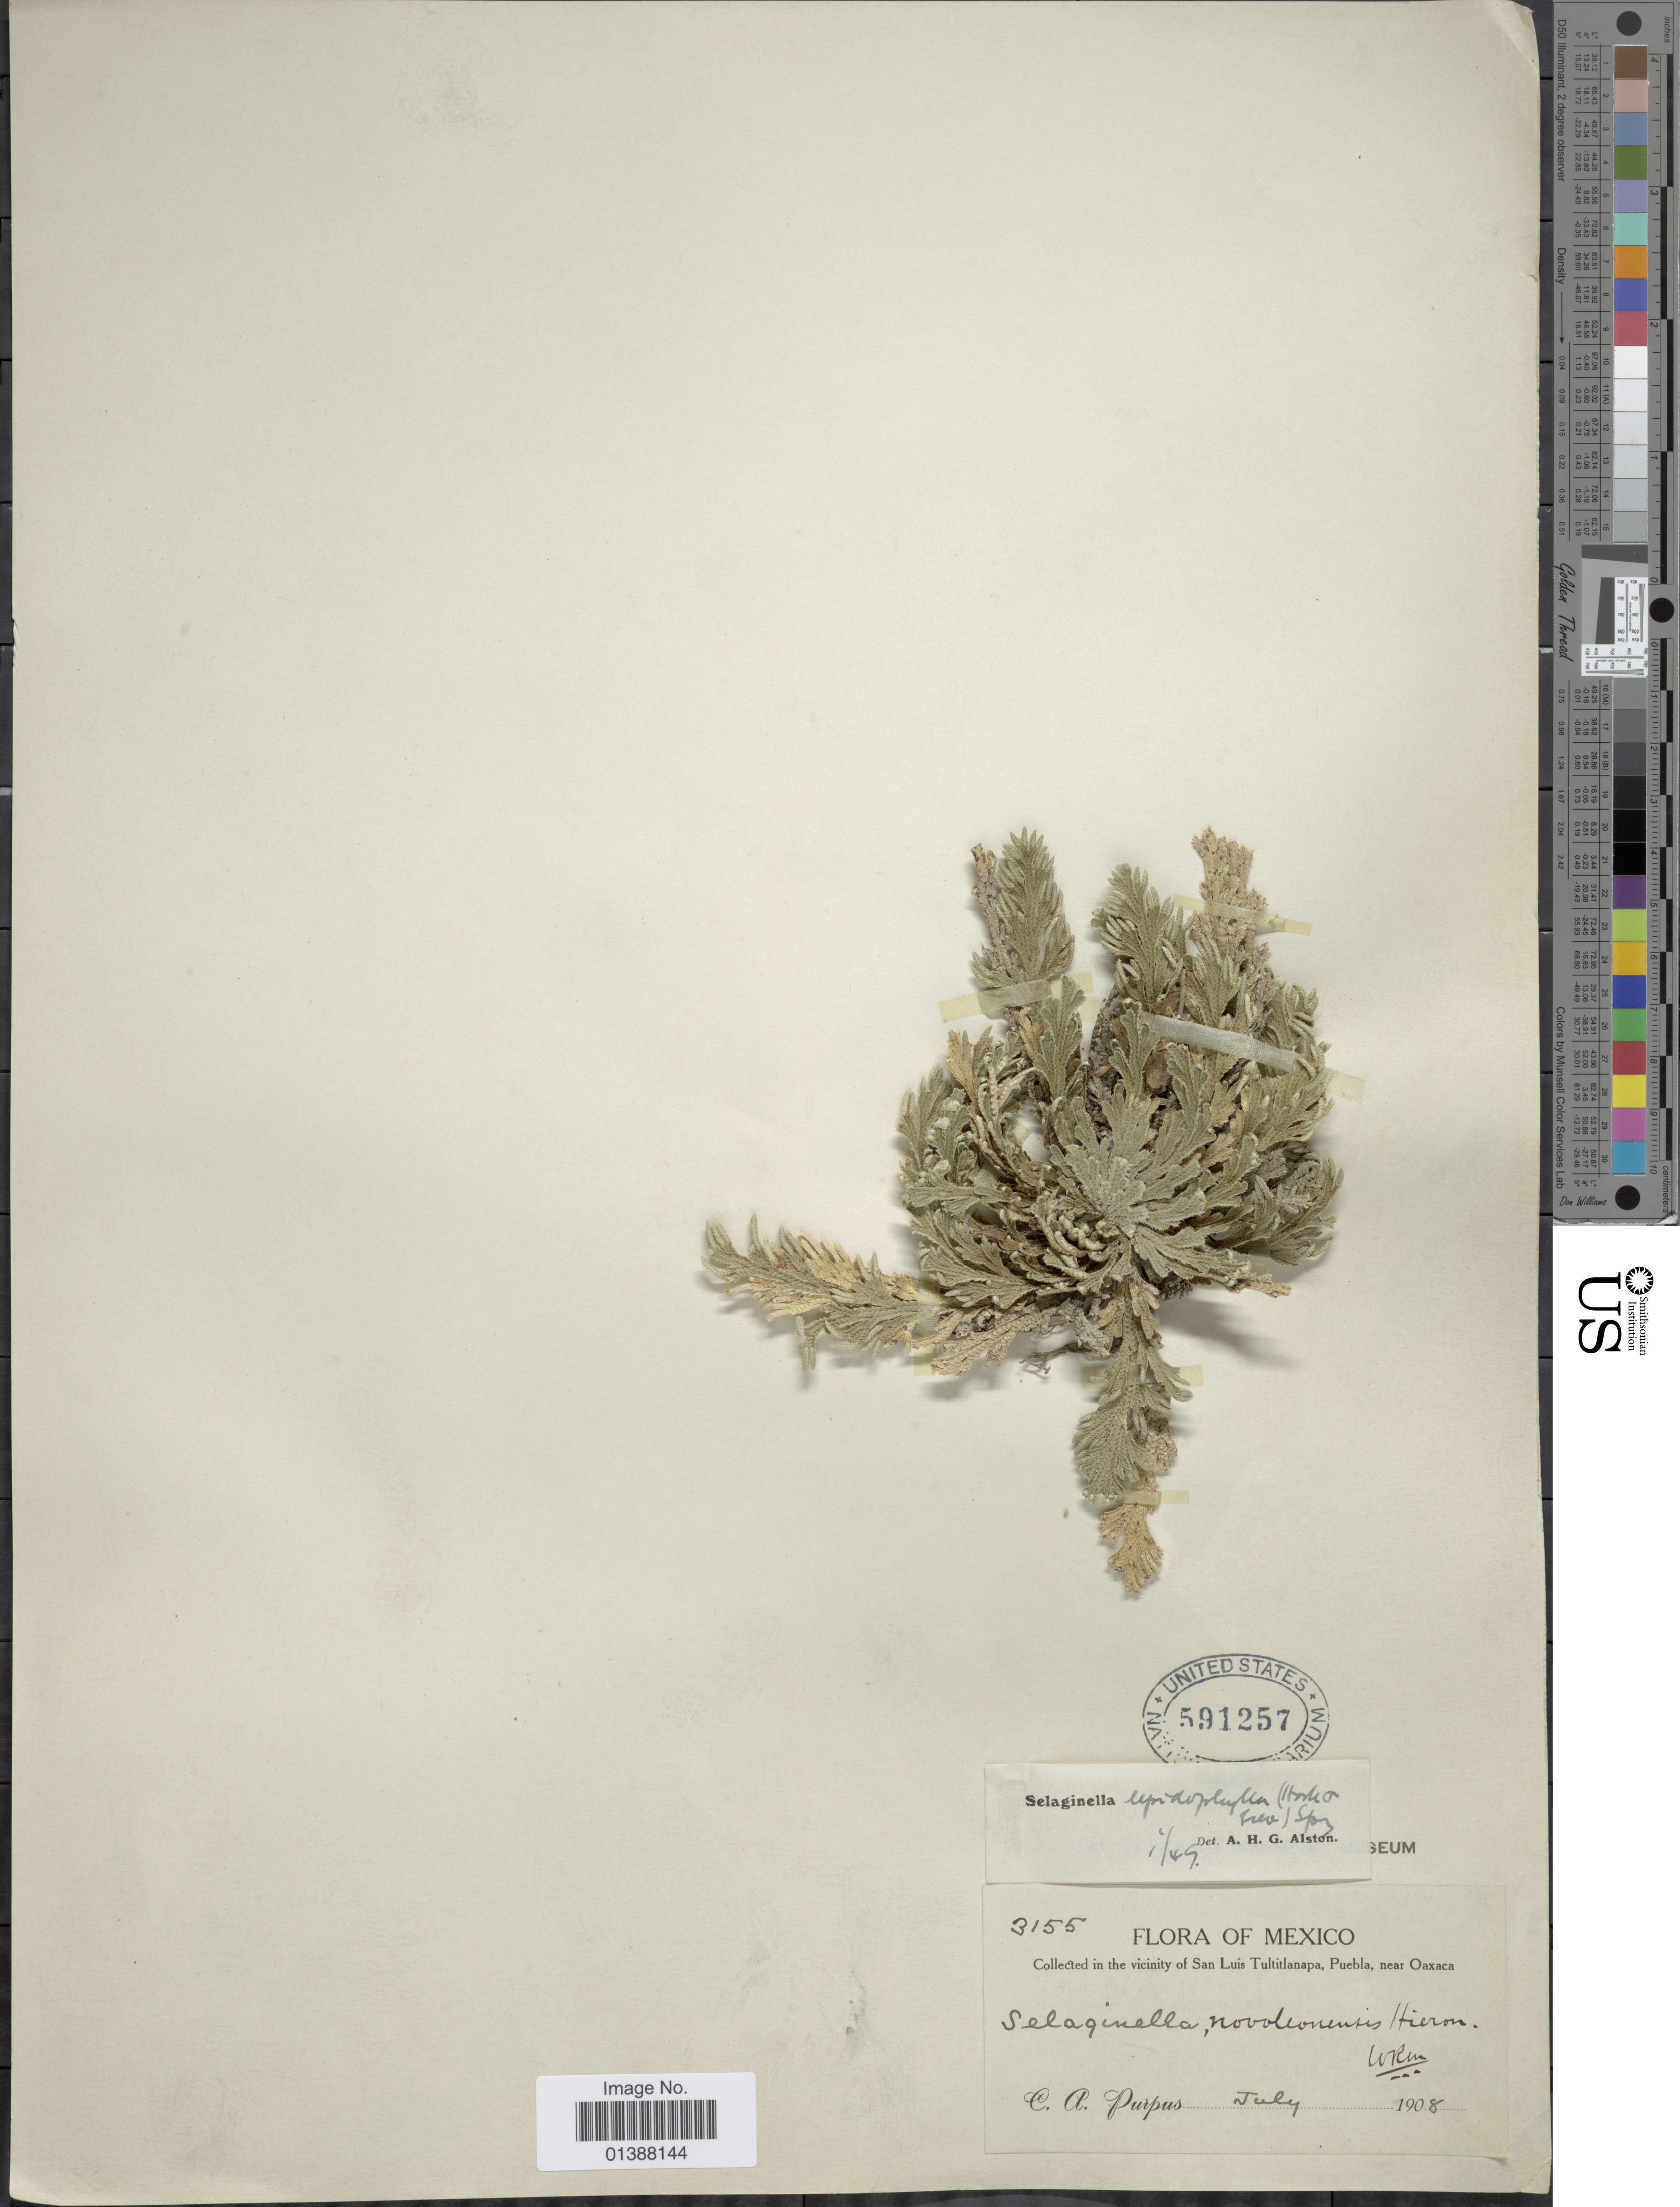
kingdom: Plantae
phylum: Tracheophyta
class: Lycopodiopsida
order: Selaginellales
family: Selaginellaceae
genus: Selaginella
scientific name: Selaginella lepidophylla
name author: (Hook. & Grev.) Spring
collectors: C. A. Purpus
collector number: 3155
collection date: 1908-07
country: Mexico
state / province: Oaxaca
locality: In the vicinity of San Luis Tultitlanapa, Puebla, near Oaxaca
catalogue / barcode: US 591257